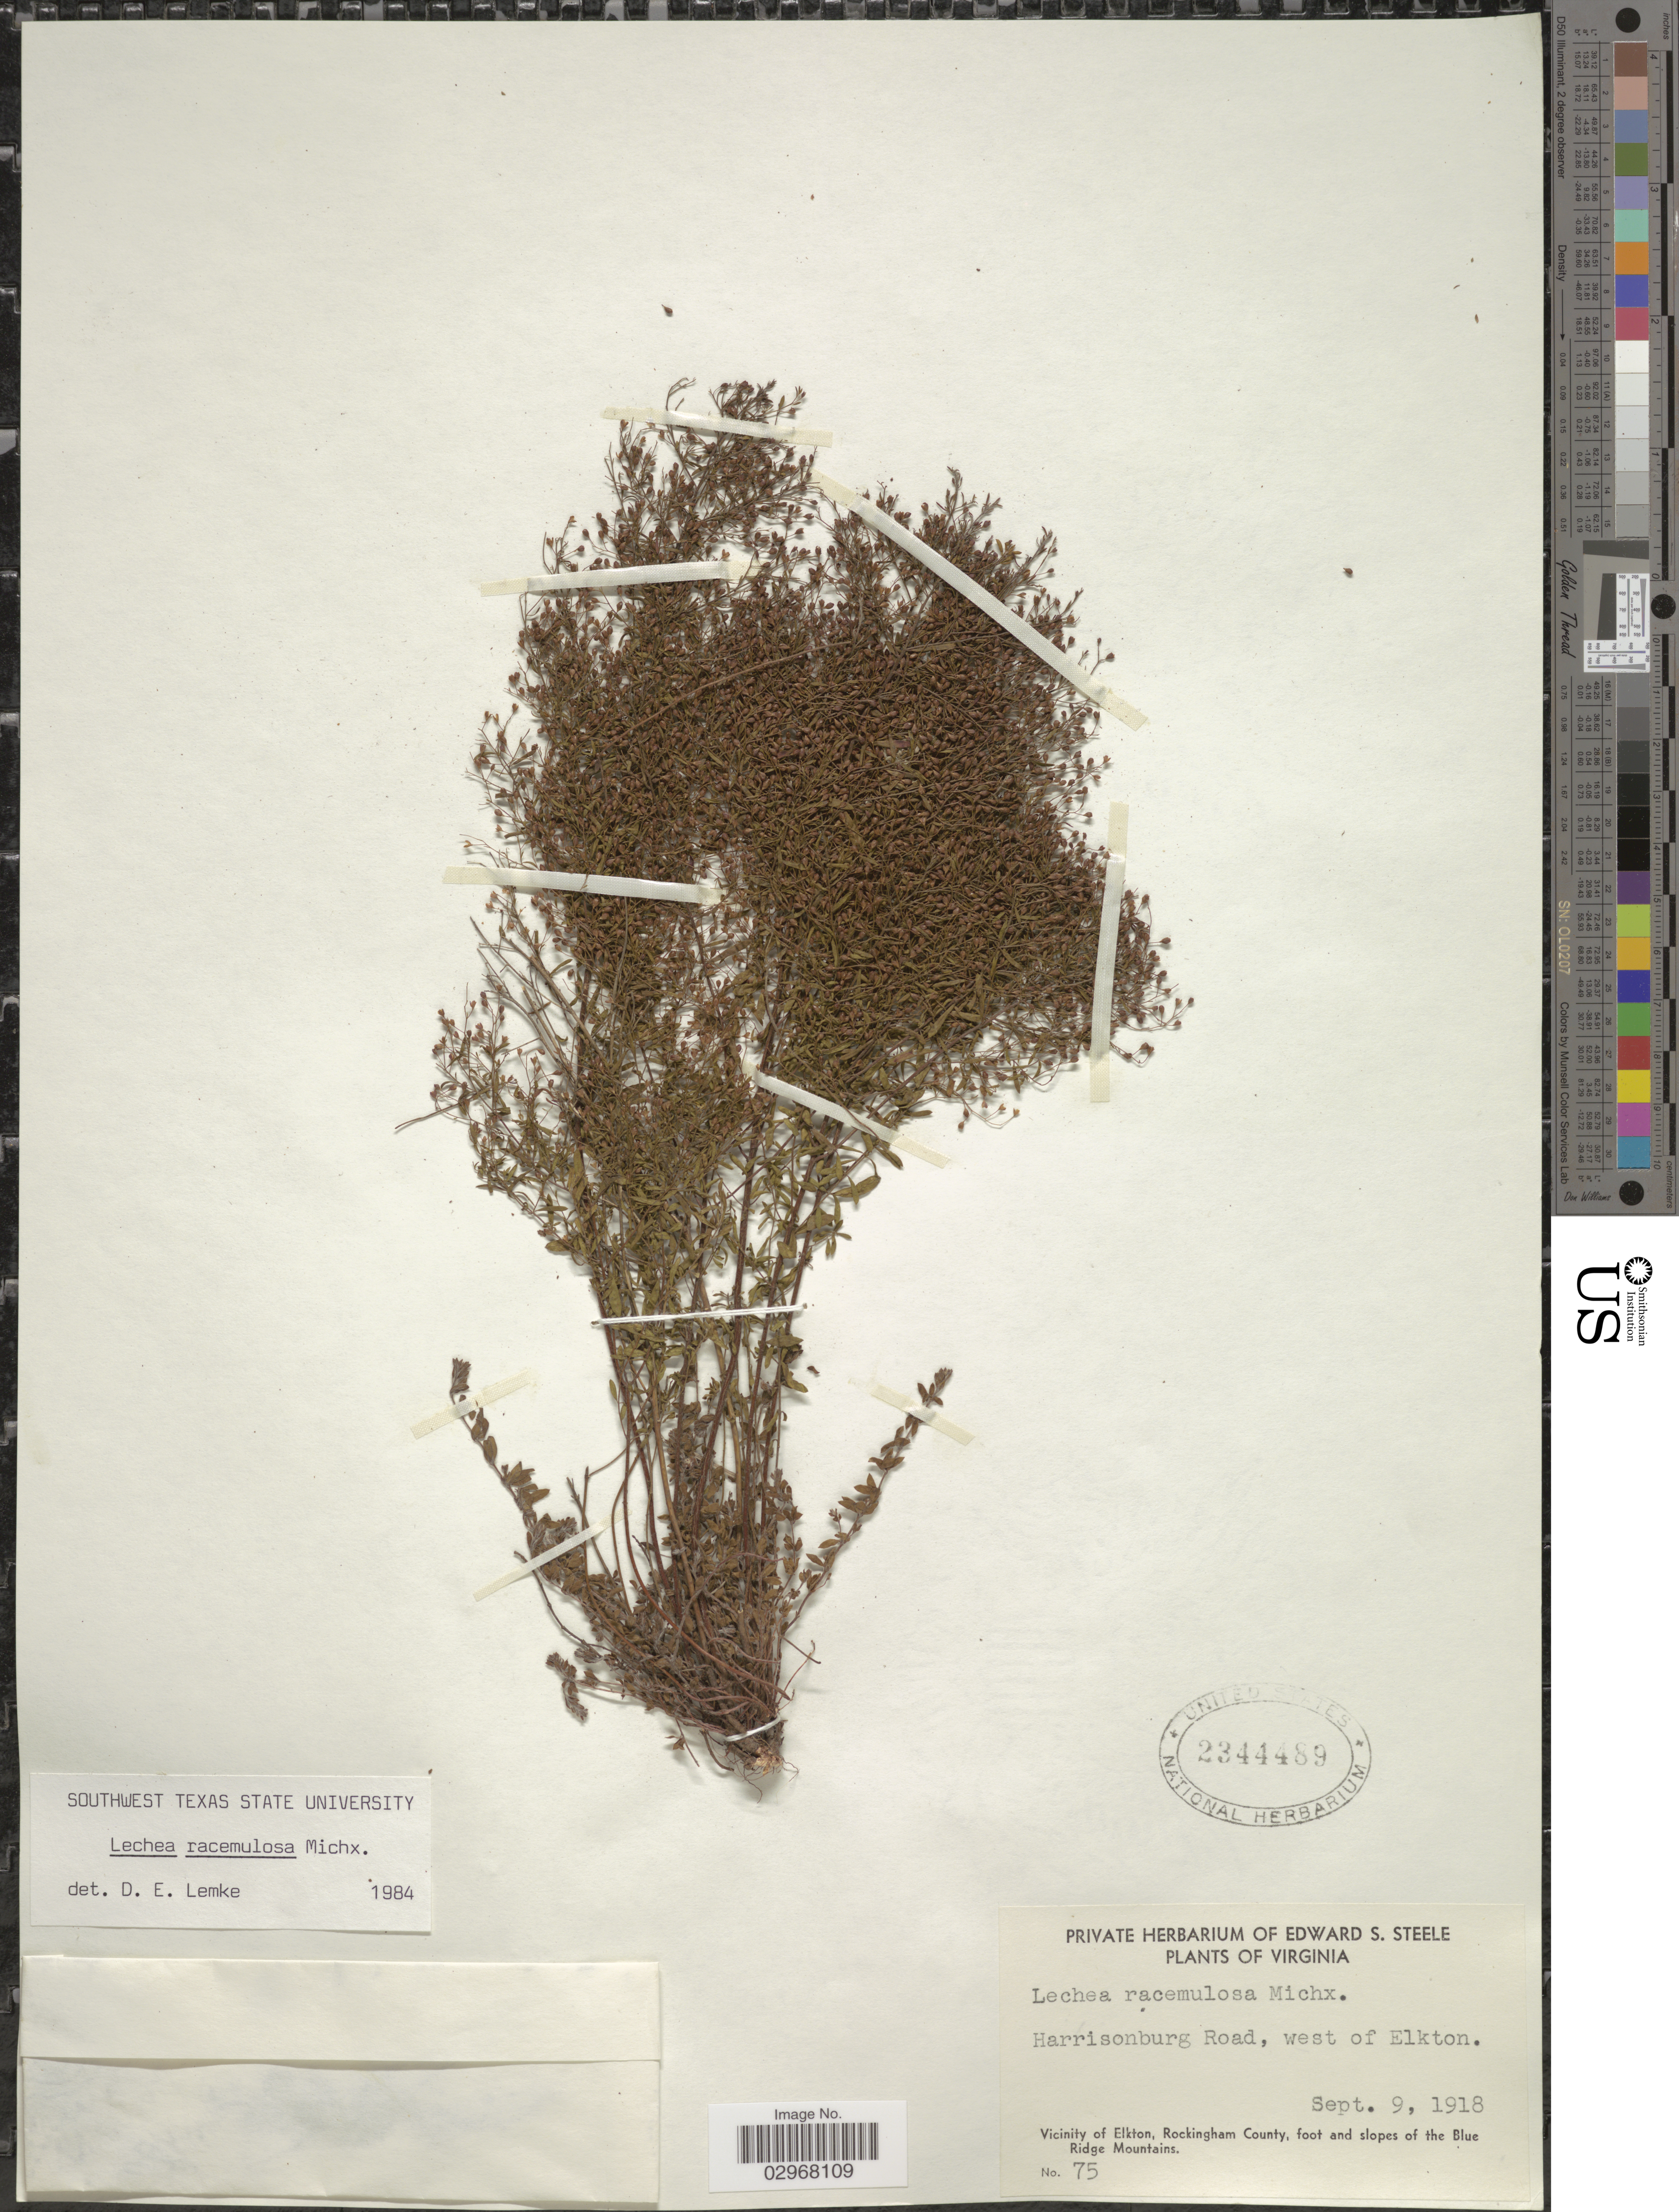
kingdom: Plantae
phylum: Tracheophyta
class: Magnoliopsida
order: Malvales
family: Cistaceae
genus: Lechea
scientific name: Lechea racemulosa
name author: Michx.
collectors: ex herb. Edward S. Steele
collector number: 75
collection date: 1918-09-09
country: United States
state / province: Virginia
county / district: Rockingham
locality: Harrisonburg Road, west of Elkton. Vicinity of Elkton, Rockingham County, foot and slopes of the Blue Ridge Mountains.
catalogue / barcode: US 2344489